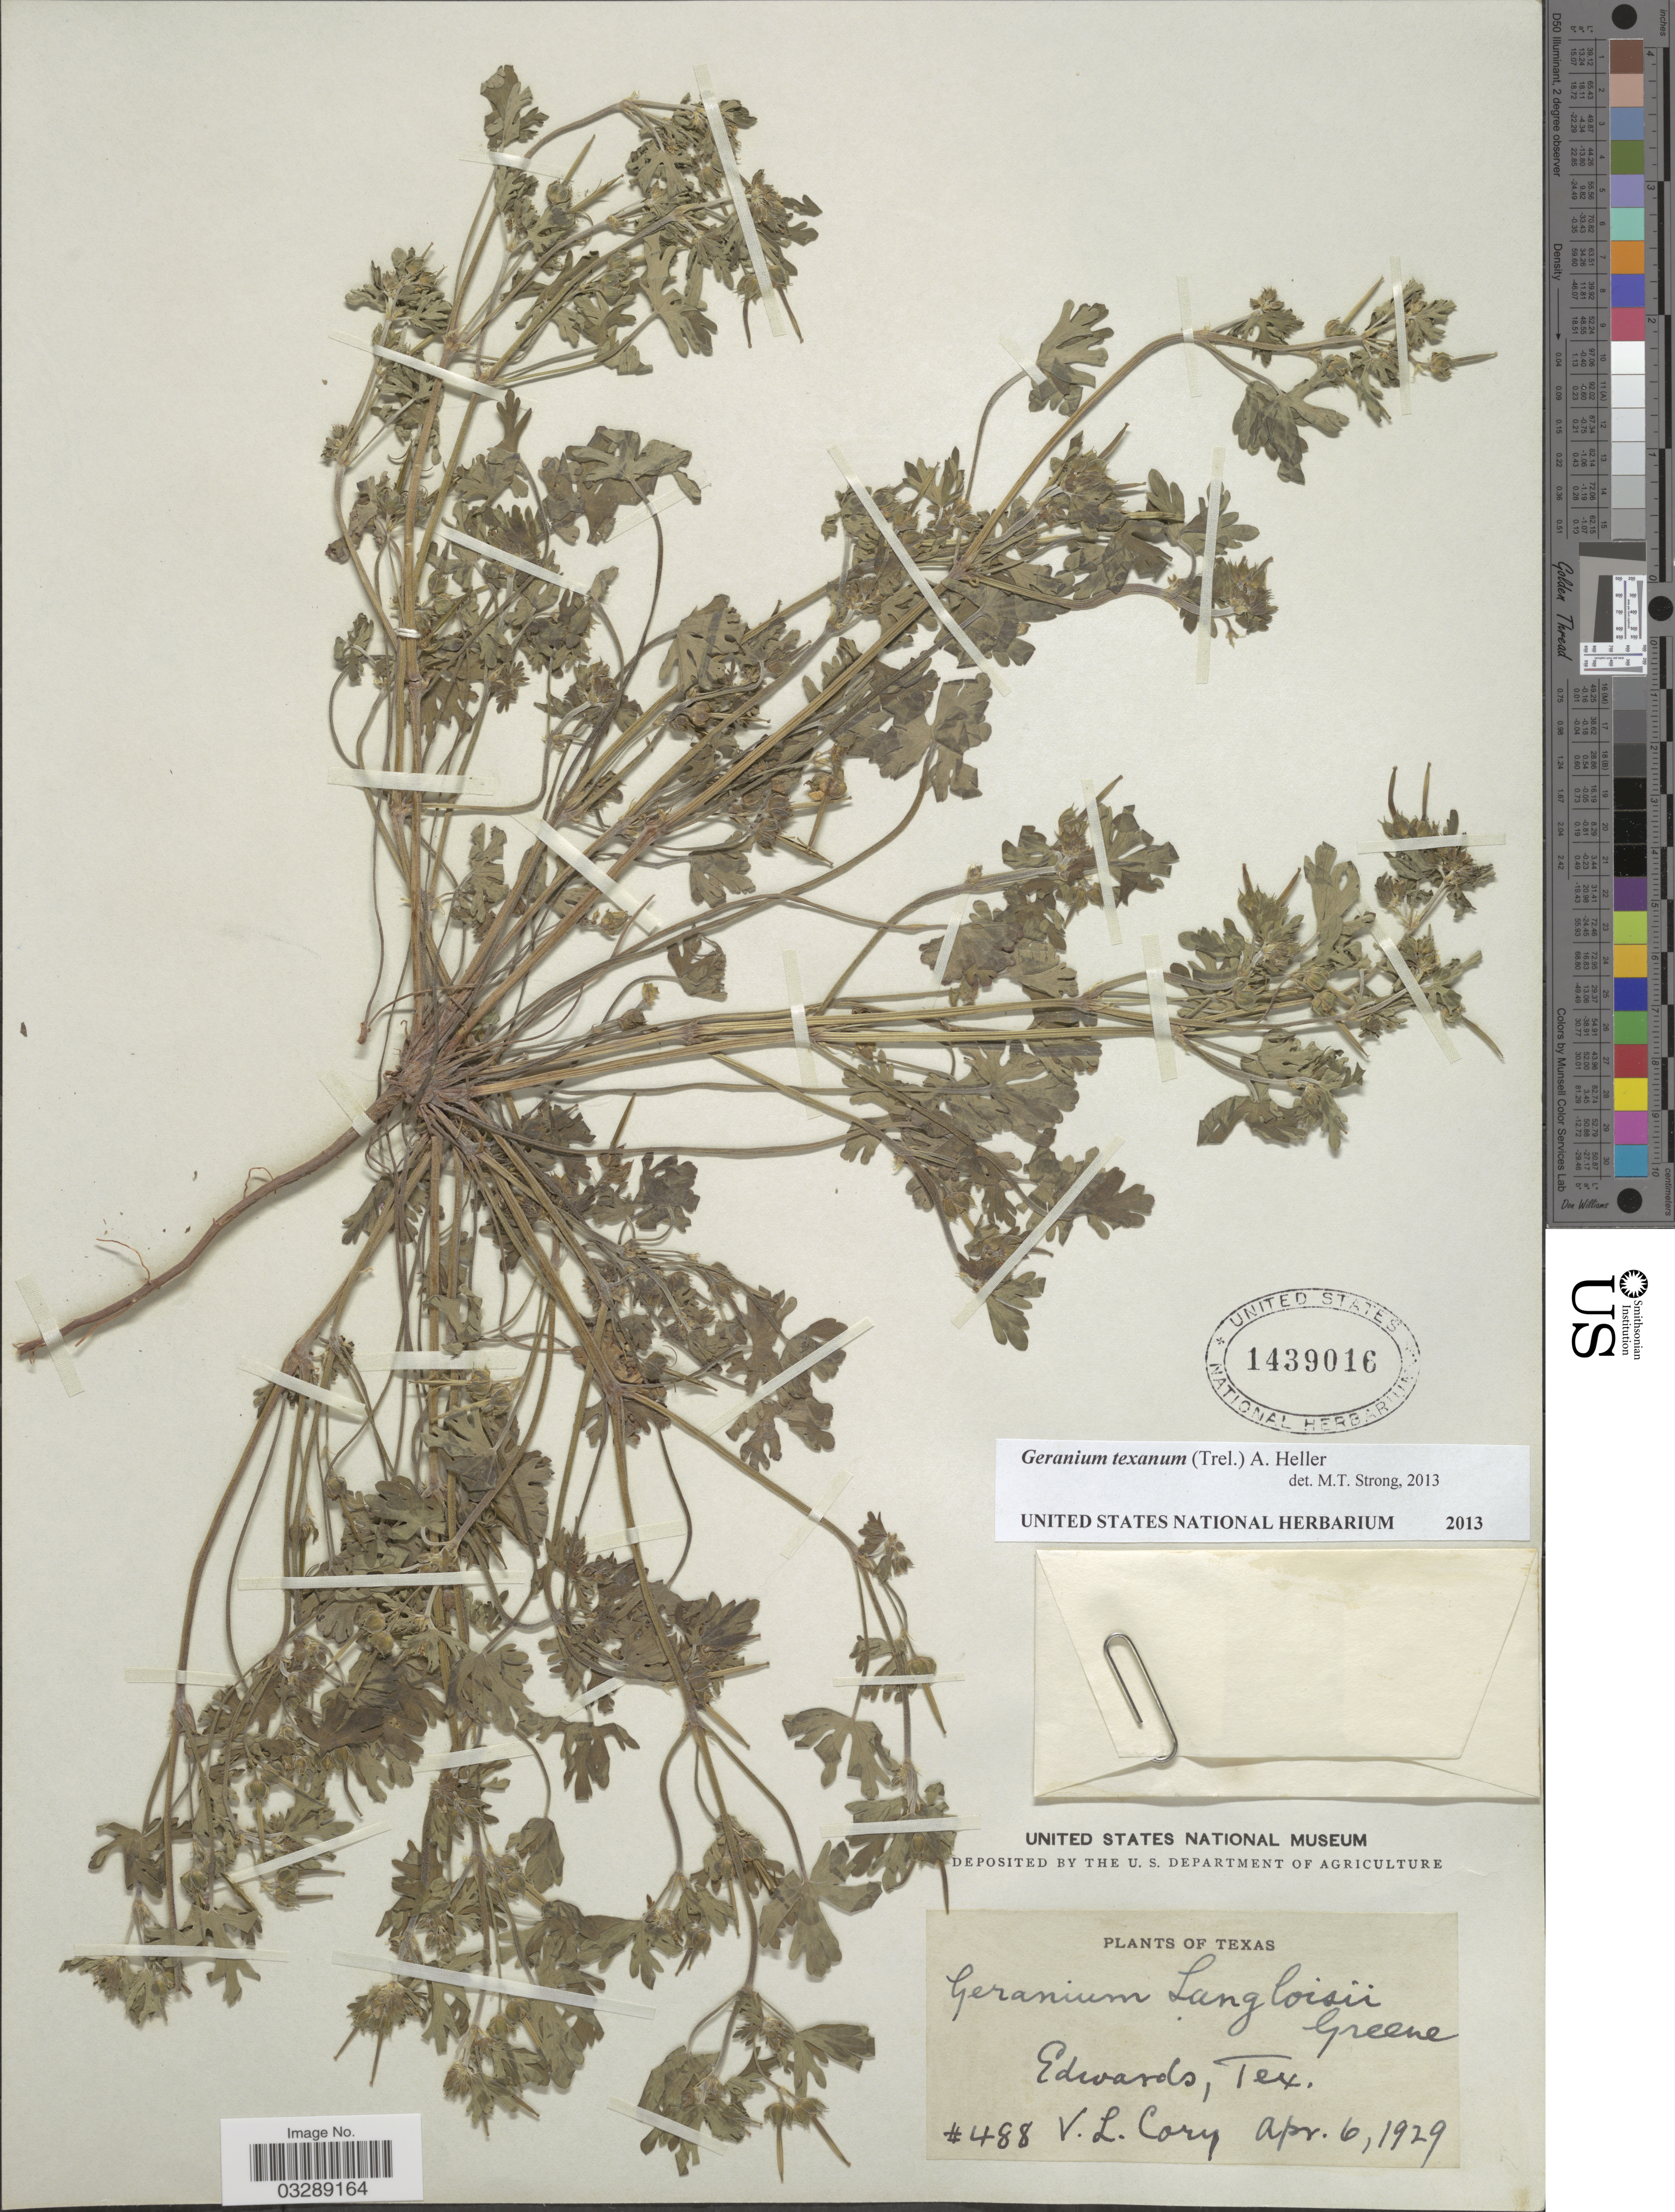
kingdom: Plantae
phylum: Tracheophyta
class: Magnoliopsida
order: Geraniales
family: Geraniaceae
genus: Geranium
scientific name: Geranium texanum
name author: (Trel.) A. Heller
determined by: Strong, Mark T., (BOT), Smithsonian Institution - National Museum of Natural History (UNITED STATES)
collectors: V. Cory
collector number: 488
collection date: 1929-04-06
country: United States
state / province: Texas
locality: Edwards, Tex.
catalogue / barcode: US 1439016